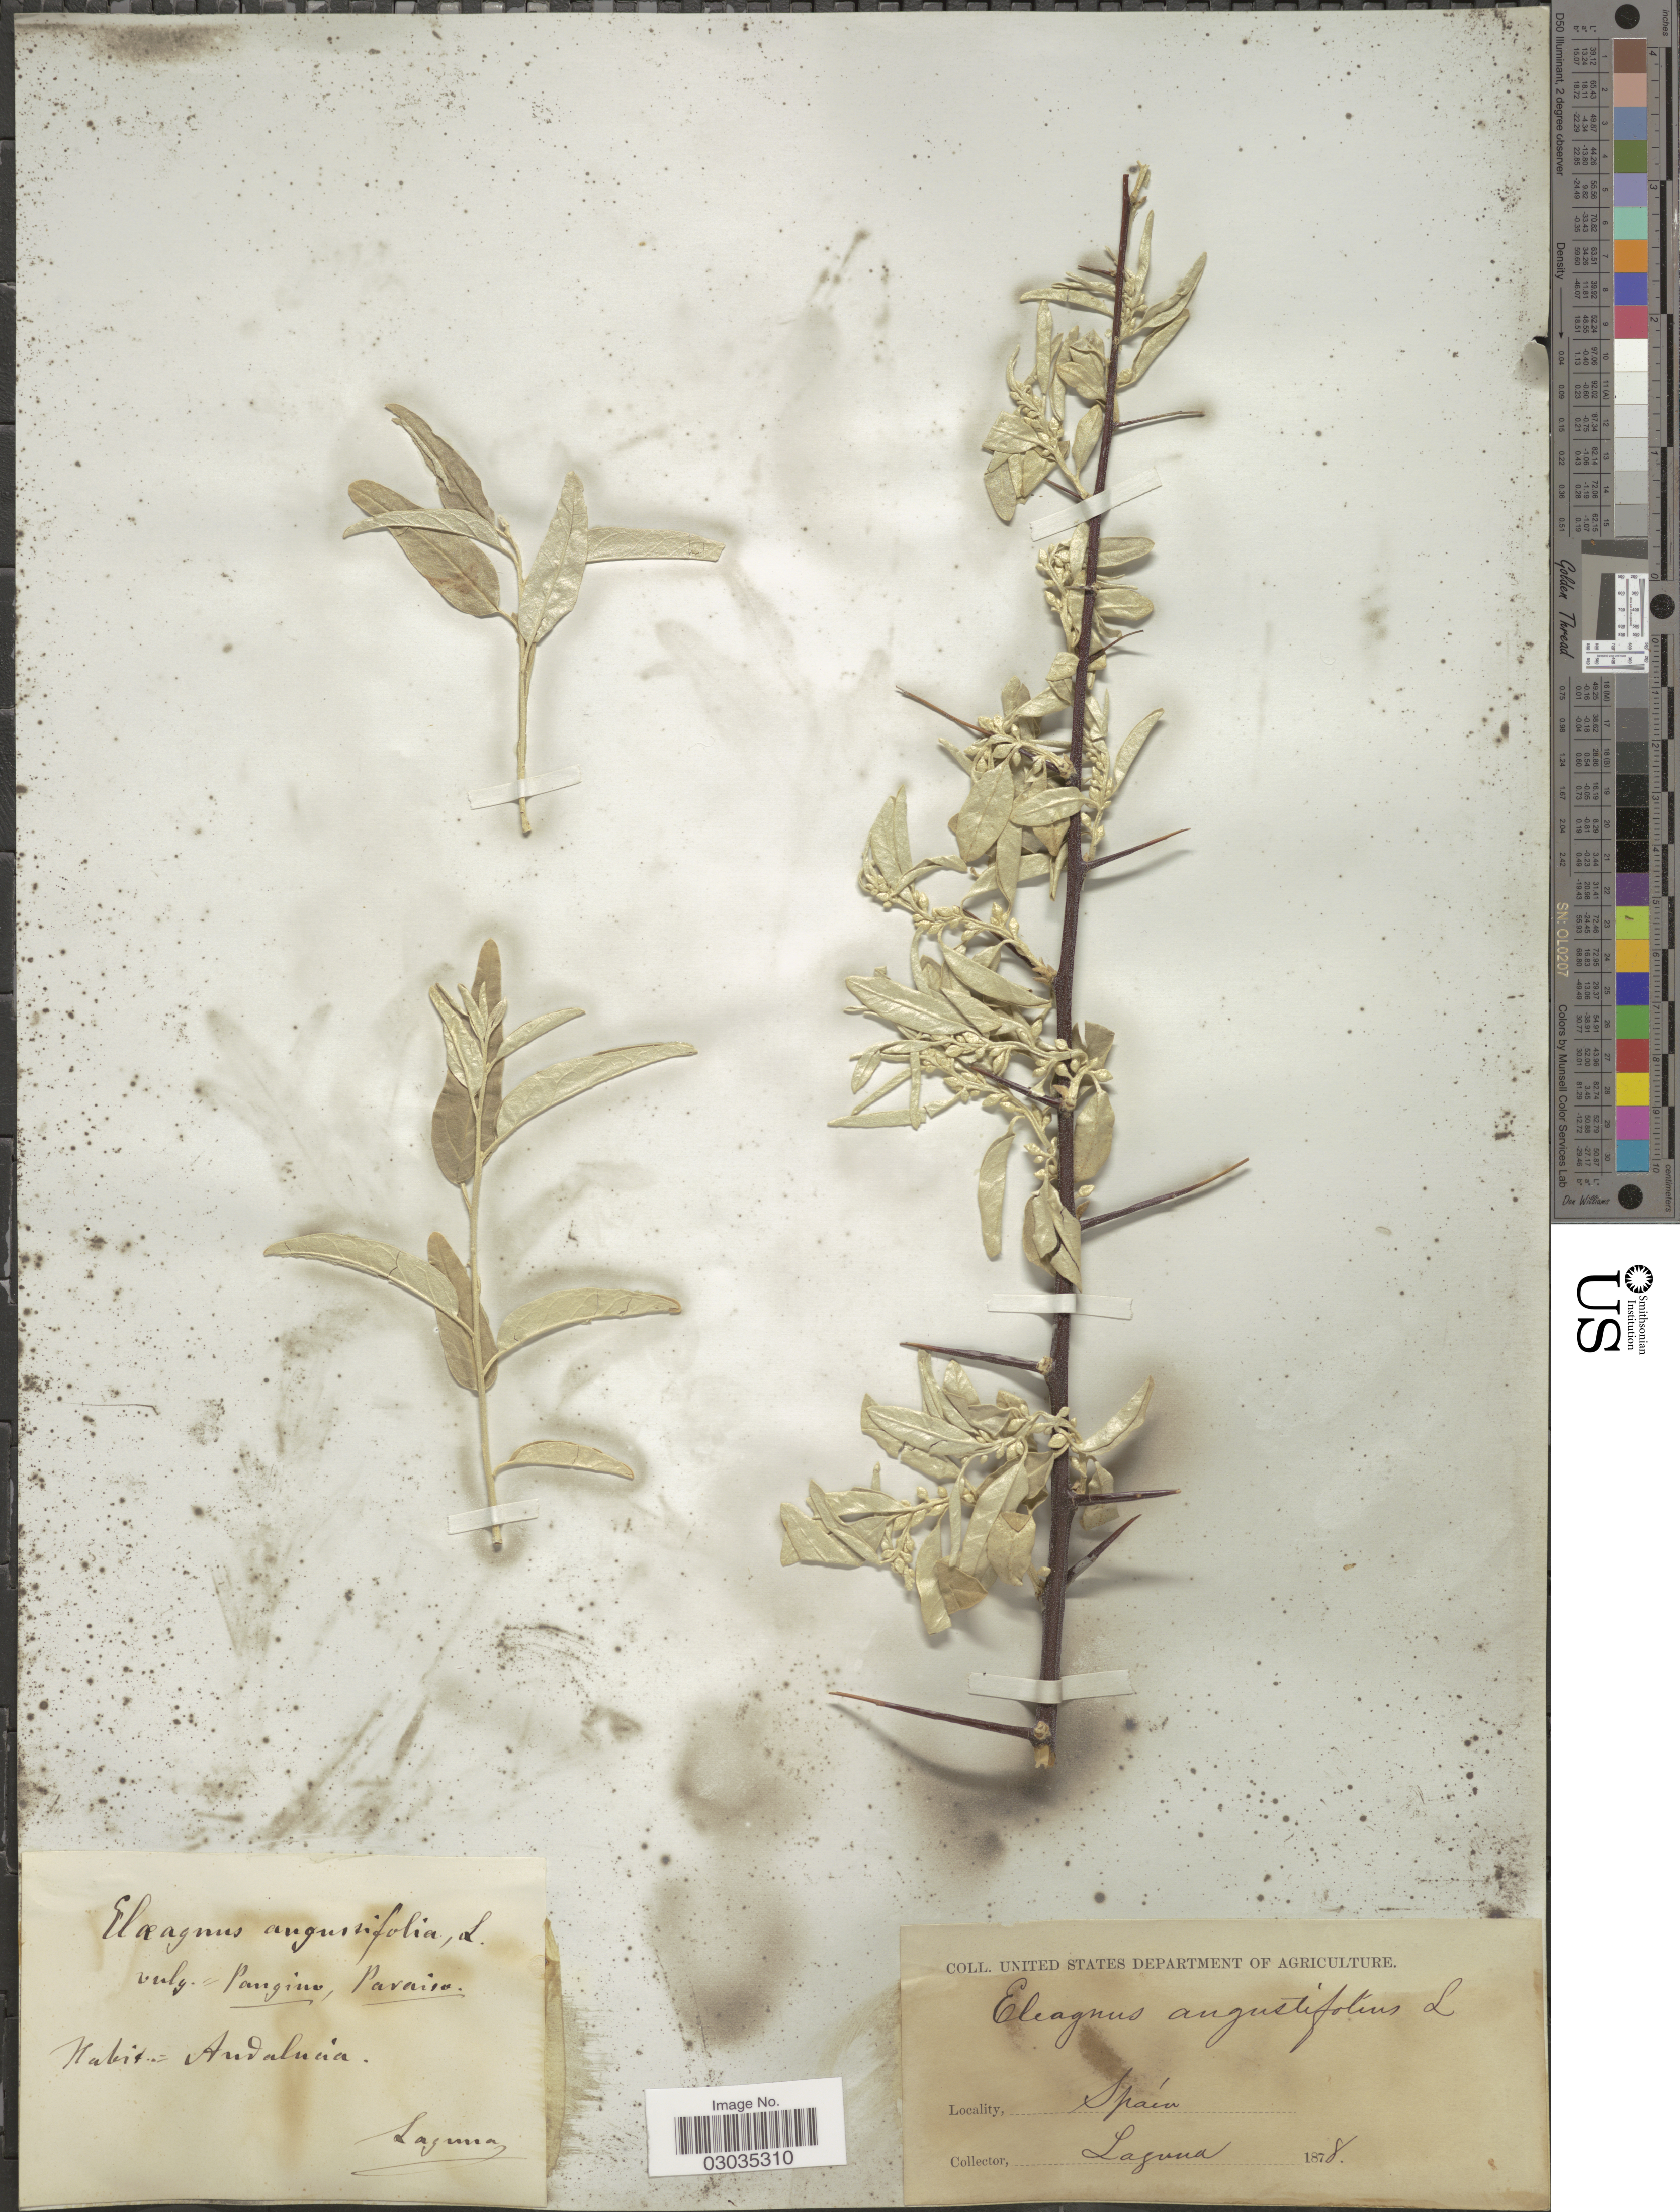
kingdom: Plantae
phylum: Tracheophyta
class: Magnoliopsida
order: Rosales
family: Elaeagnaceae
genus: Elaeagnus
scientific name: Elaeagnus angustifolia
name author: L.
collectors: -. Laguna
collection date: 1878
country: Spain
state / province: Andalucía